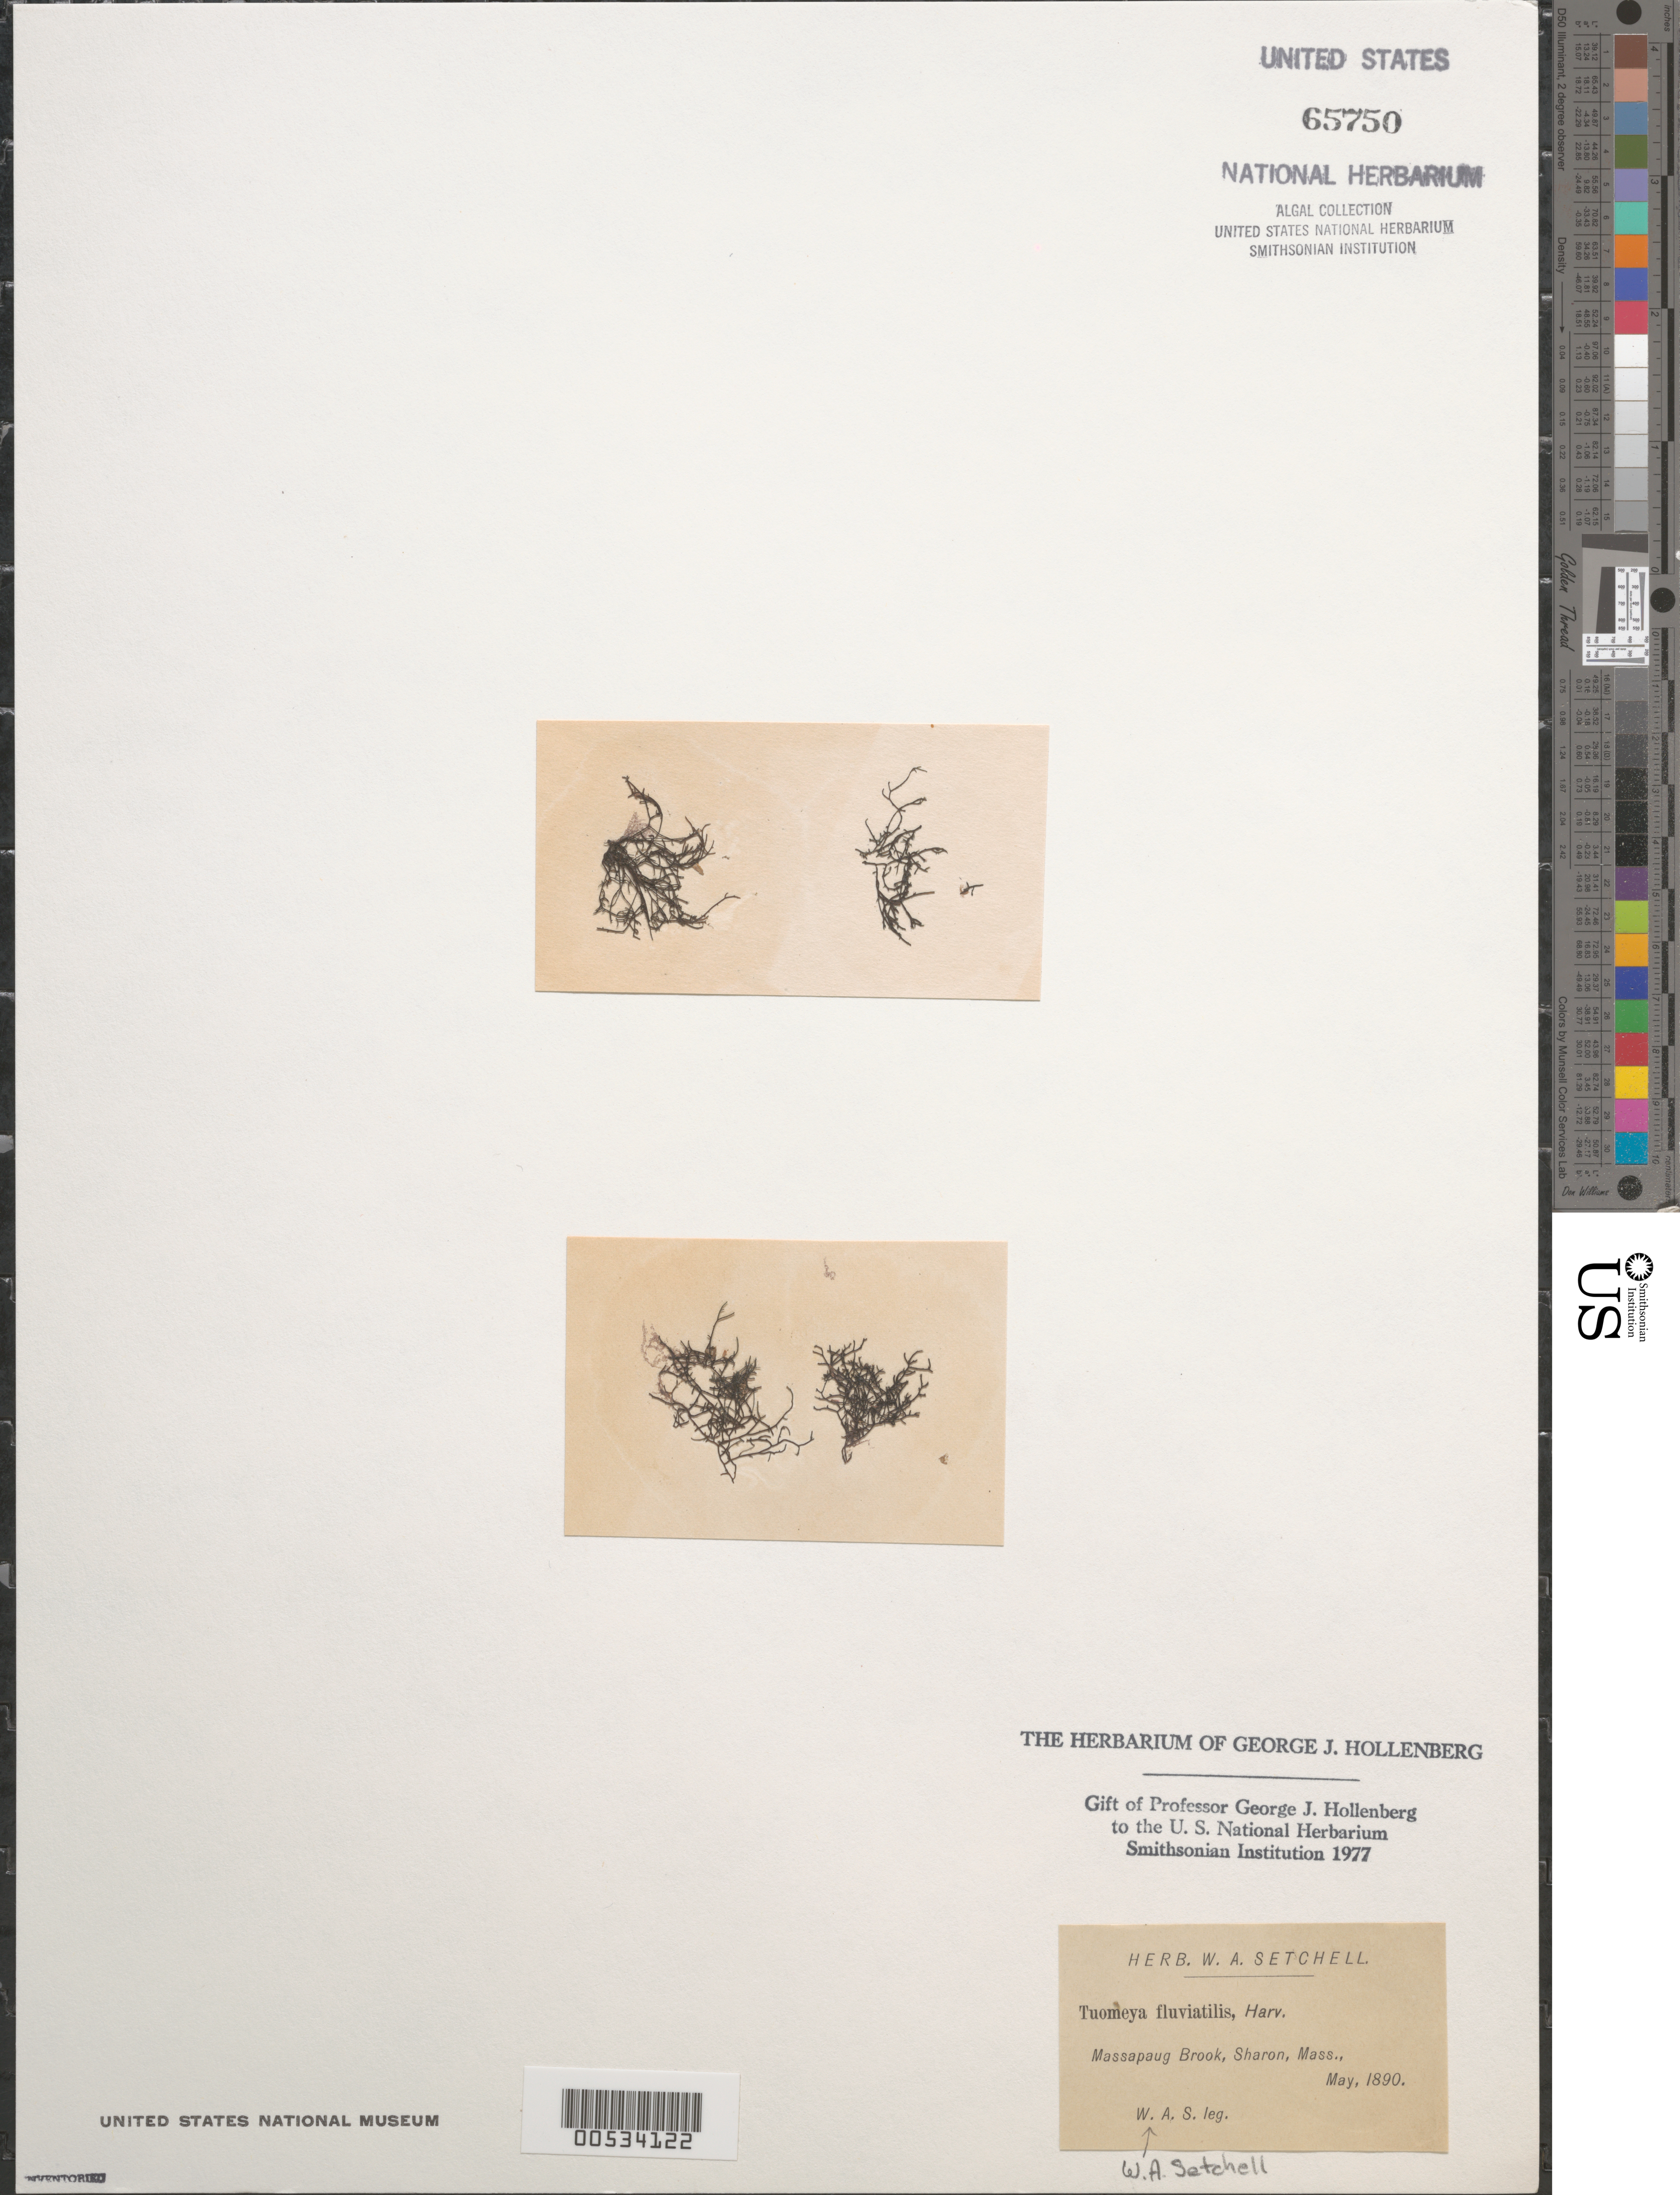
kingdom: Plantae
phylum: Rhodophyta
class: Florideophyceae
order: Batrachospermales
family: Batrachospermaceae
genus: Tuomeya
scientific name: Tuomeya americana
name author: (Kütz.) Papenf.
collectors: W. Setchell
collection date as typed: May 1890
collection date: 1890-05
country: United States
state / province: Massachusetts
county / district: Norfolk County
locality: Massapoag Brook, Sharon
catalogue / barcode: US 65750